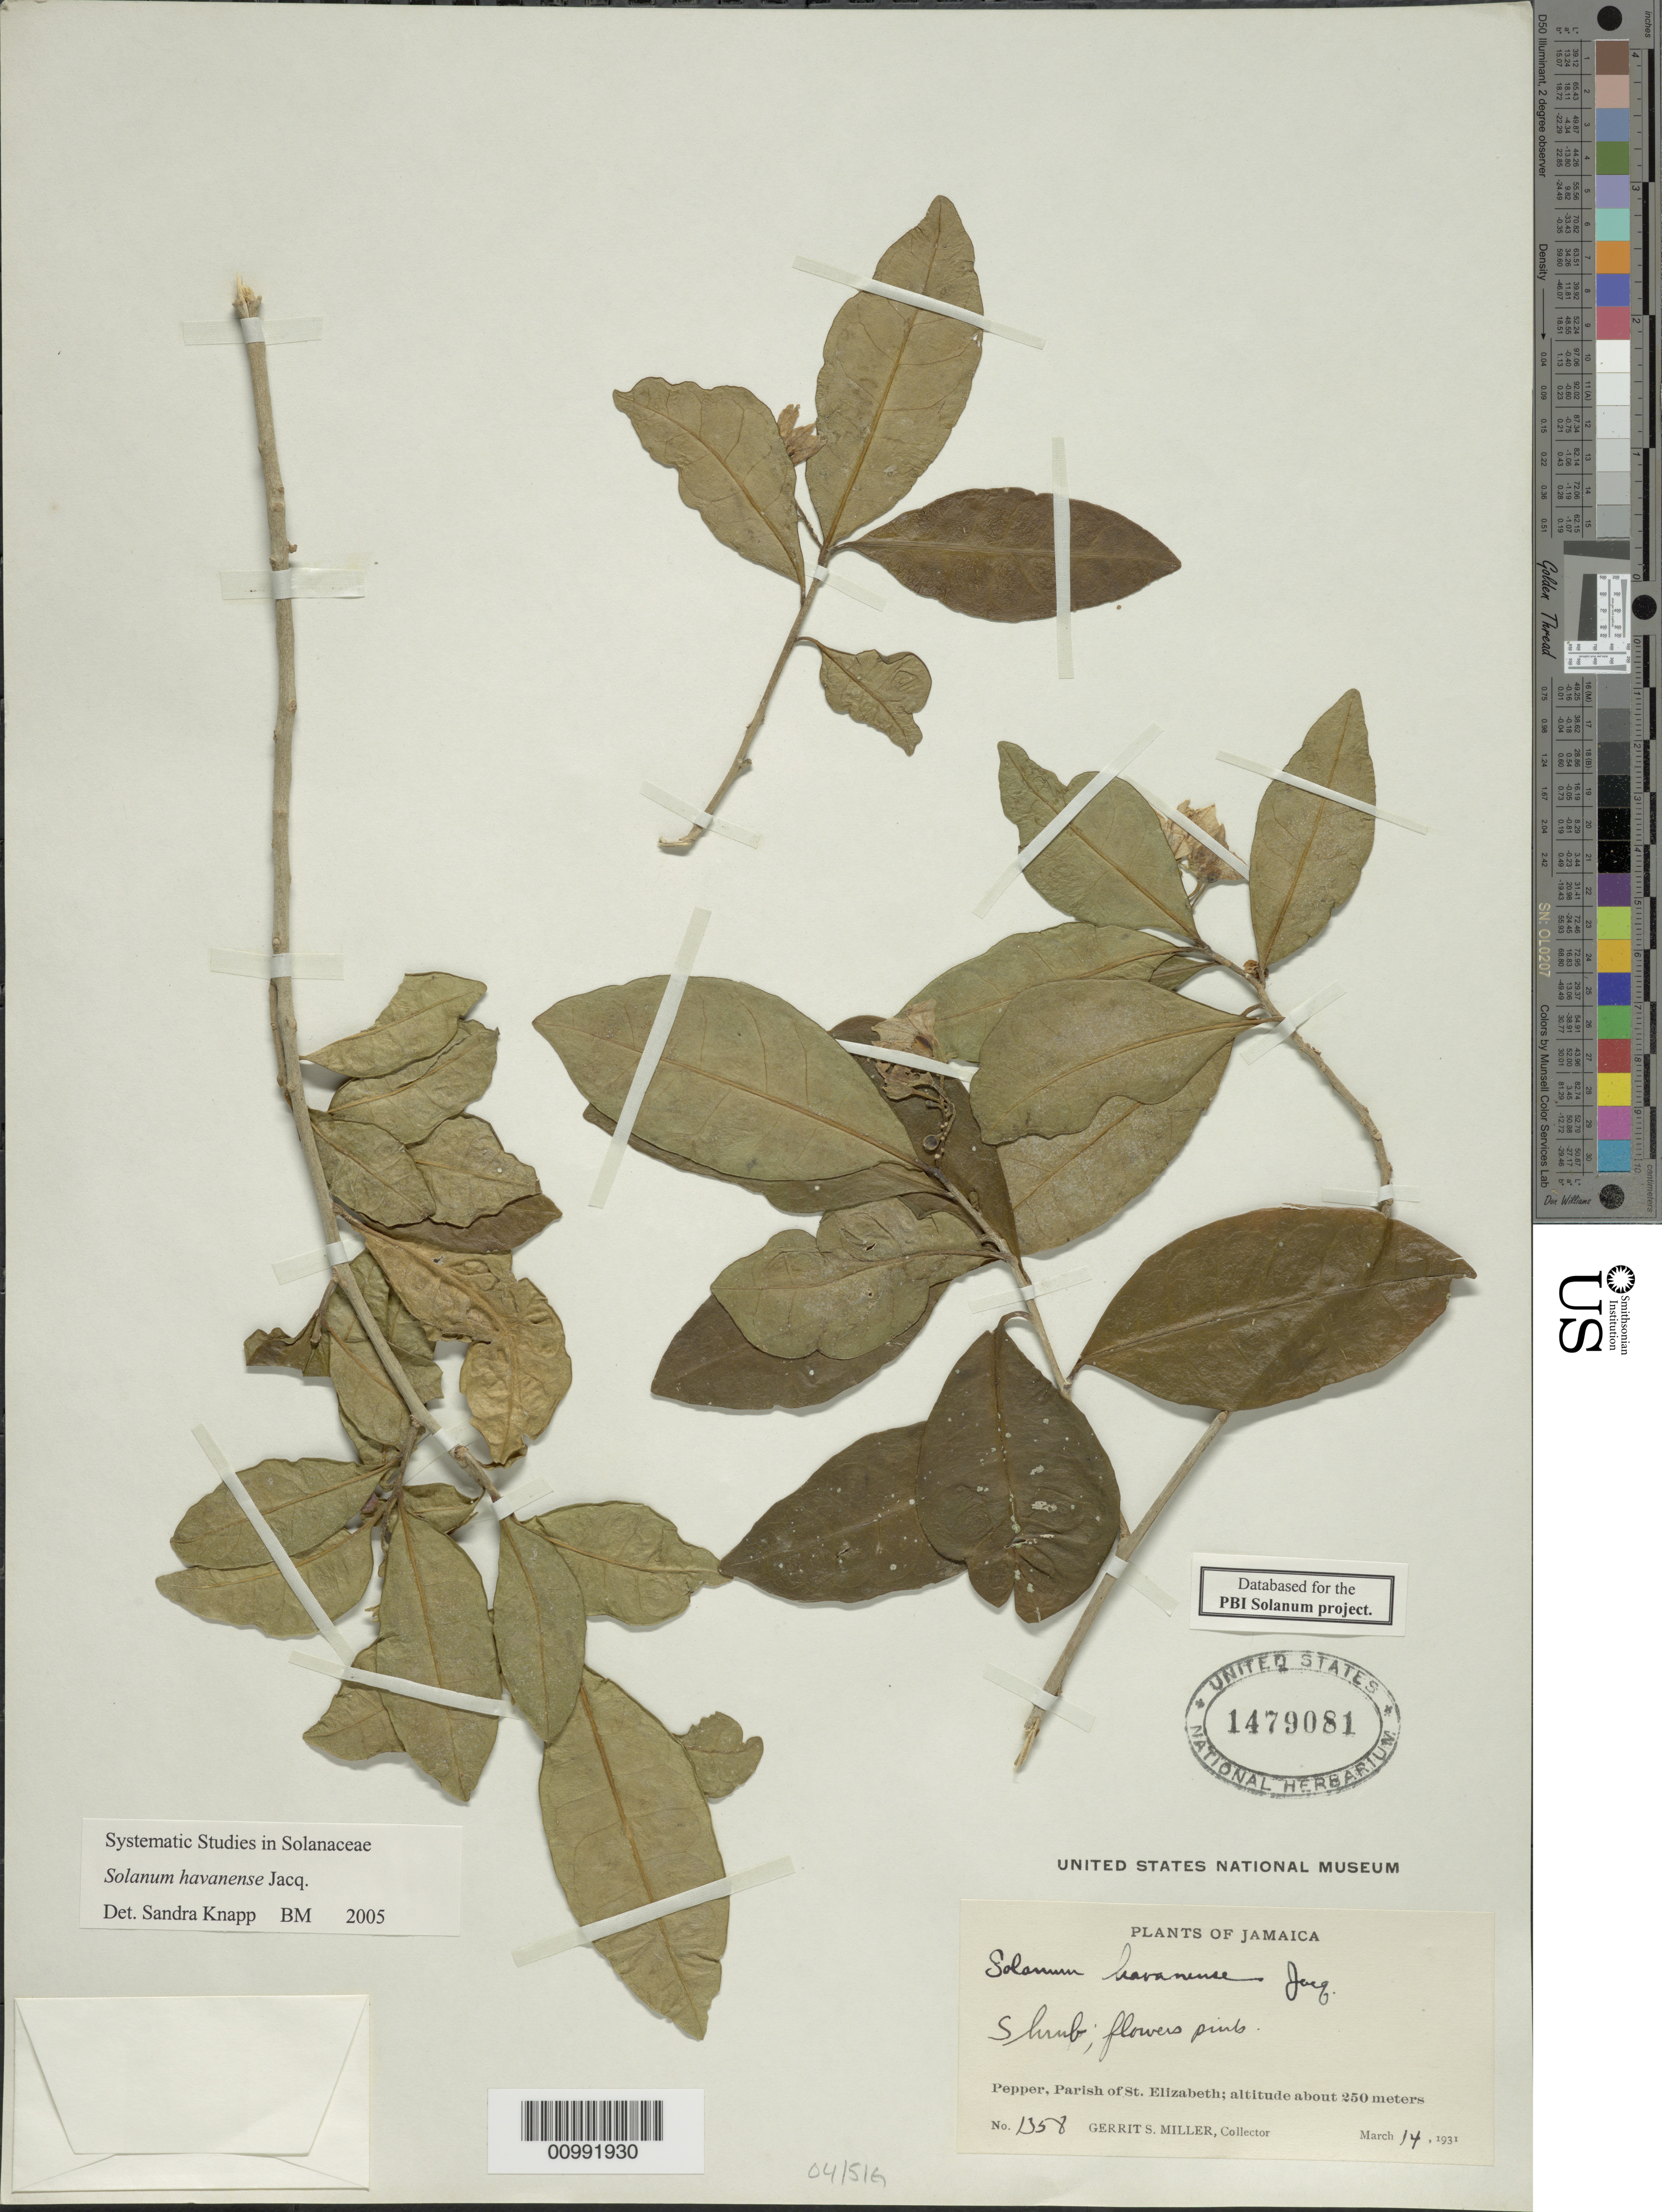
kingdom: Plantae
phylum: Tracheophyta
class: Magnoliopsida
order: Solanales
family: Solanaceae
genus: Solanum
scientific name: Solanum havanense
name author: Jacq.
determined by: Knapp, S. D.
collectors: G. S. Miller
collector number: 1358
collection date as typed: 14 Mar 1931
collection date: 1931-03-14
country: Jamaica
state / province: Saint Elizabeth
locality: Pepper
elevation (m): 250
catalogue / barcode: US 1479081